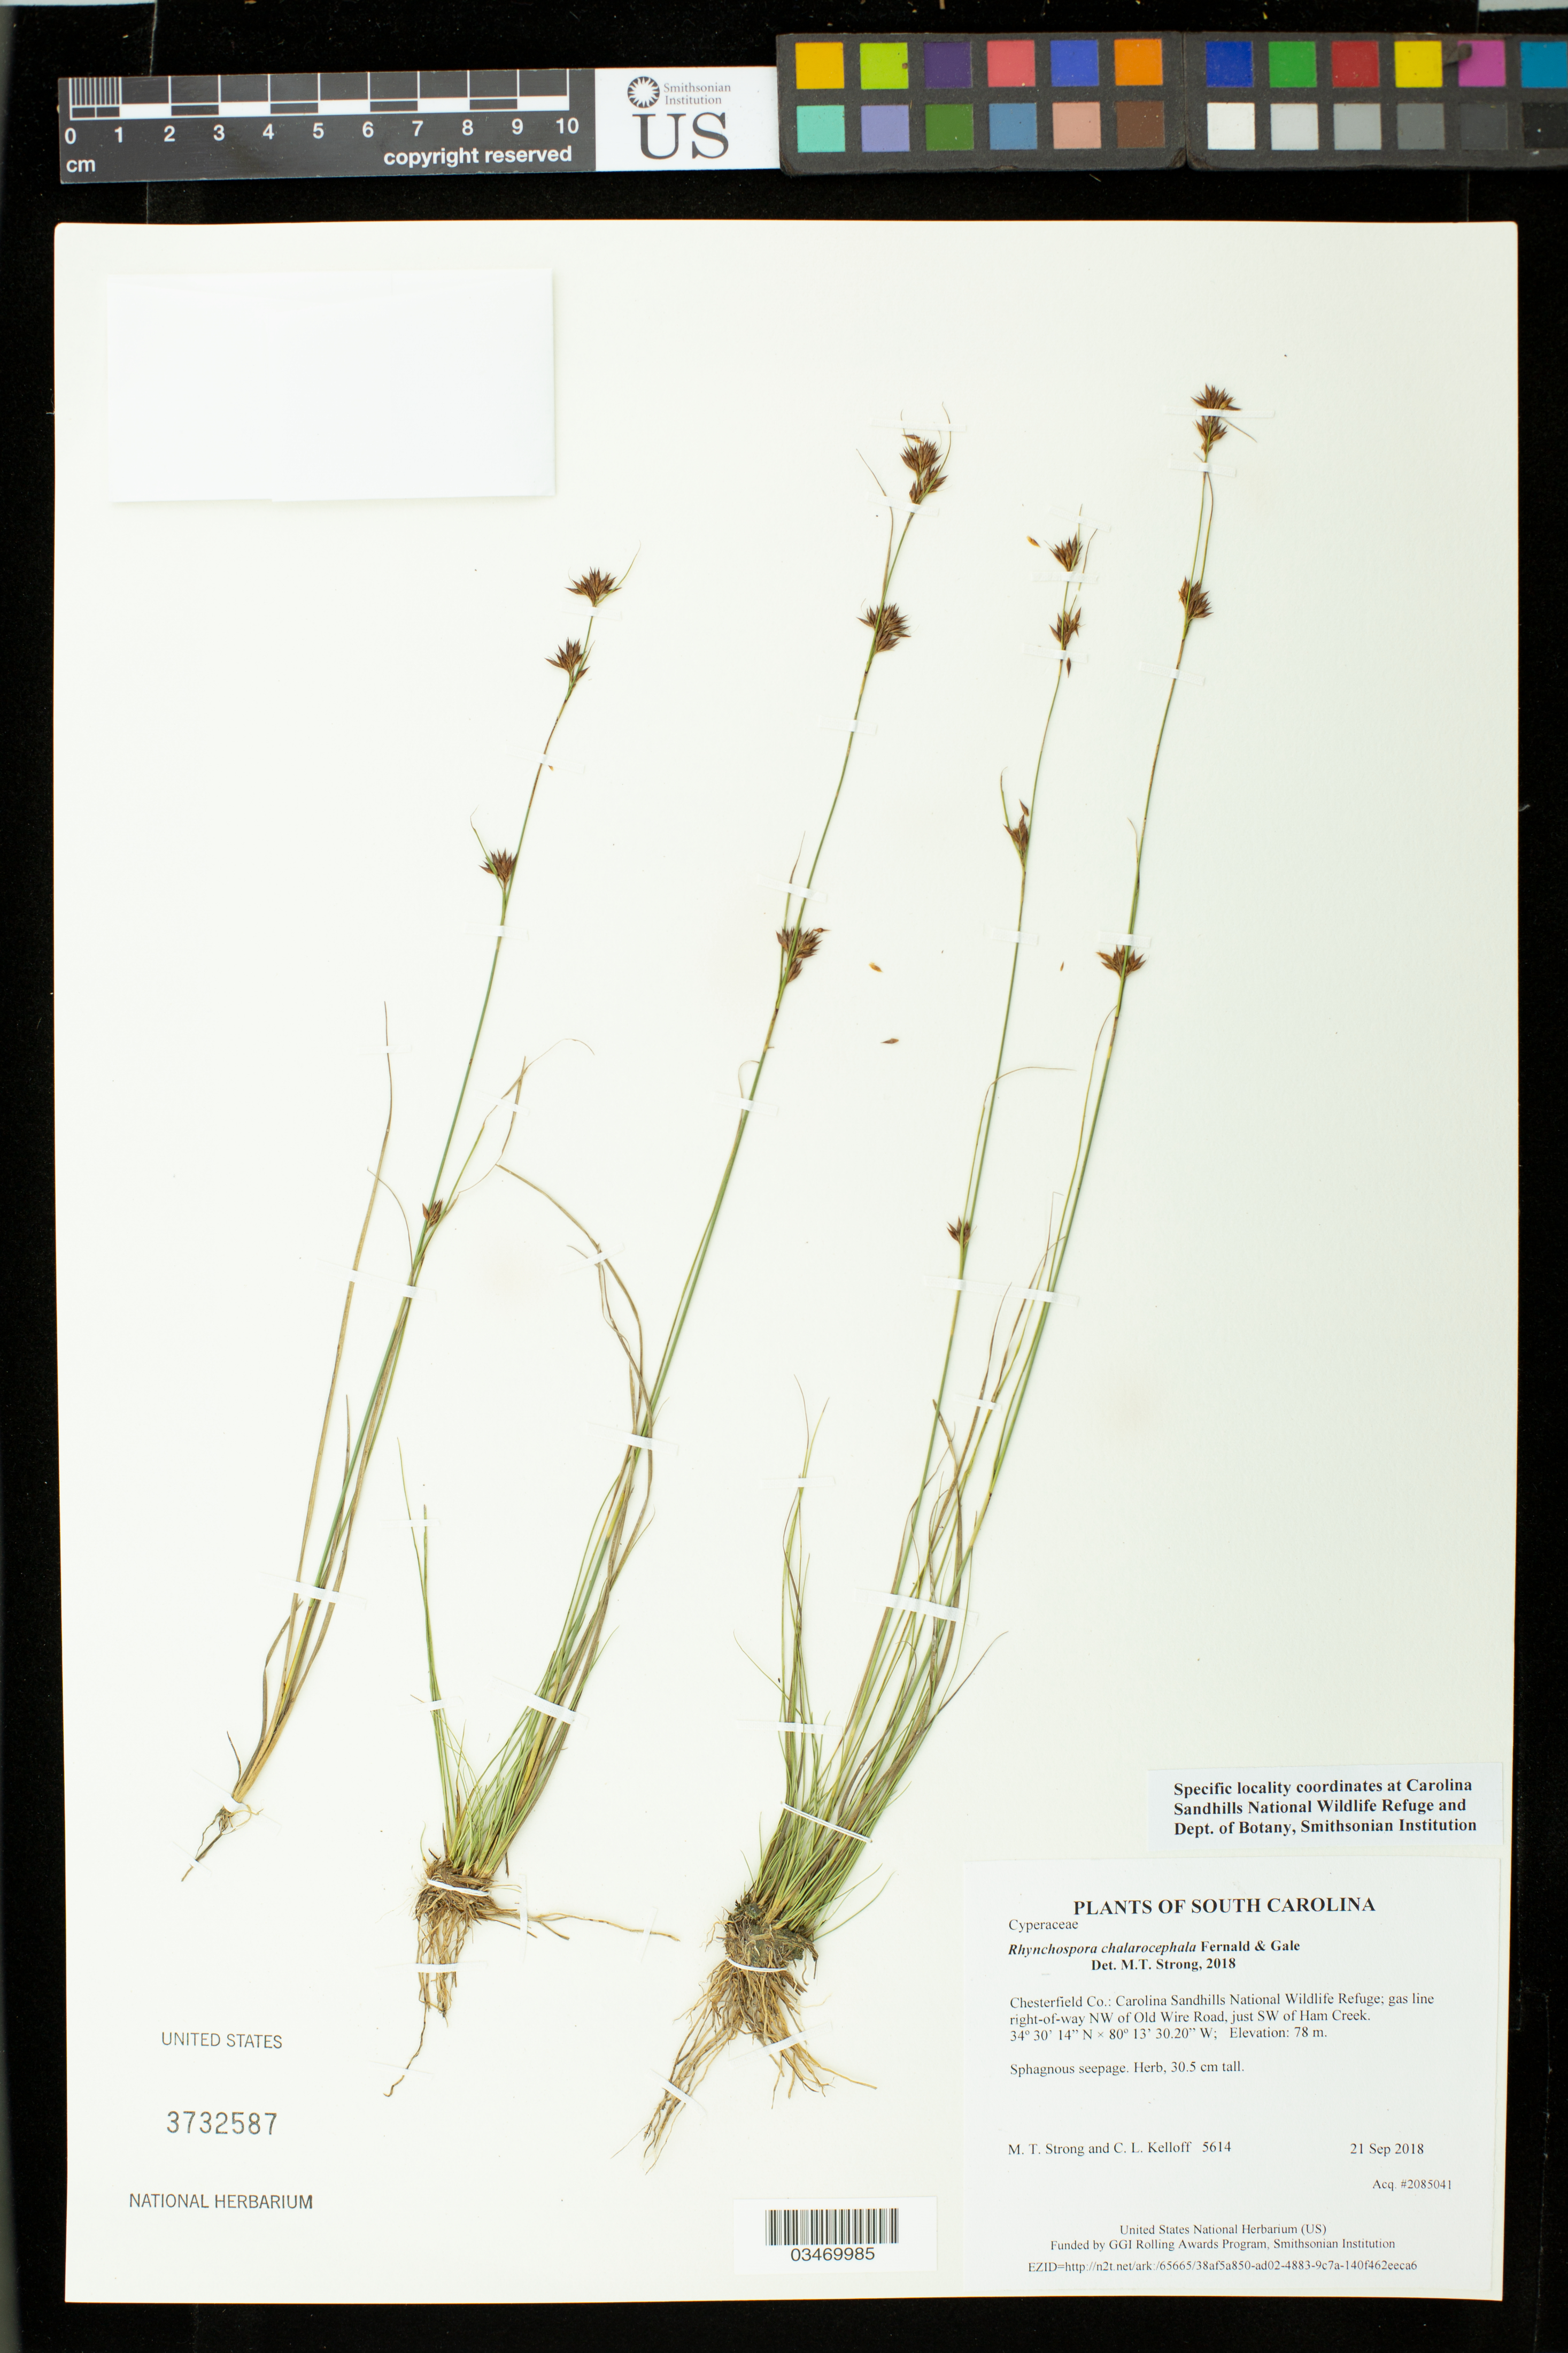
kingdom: Plantae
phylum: Tracheophyta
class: Liliopsida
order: Poales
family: Cyperaceae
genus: Rhynchospora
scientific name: Rhynchospora chalarocephala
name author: Fernald & Gale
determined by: Strong, M. T., (US), Smithsonian Institution - National Museum of Natural History (UNITED STATES)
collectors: M. T. Strong & C. L. Kelloff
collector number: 5614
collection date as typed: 21 Sep 2018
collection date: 2018-09-21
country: United States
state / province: South Carolina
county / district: Chesterfield Co.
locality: Carolina Sandhills National Wildlife Refuge; gas line right-of-way NW of Old Wire Road, just SW of Ham Creek.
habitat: Sphagnous seepage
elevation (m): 78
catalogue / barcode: US 3732587